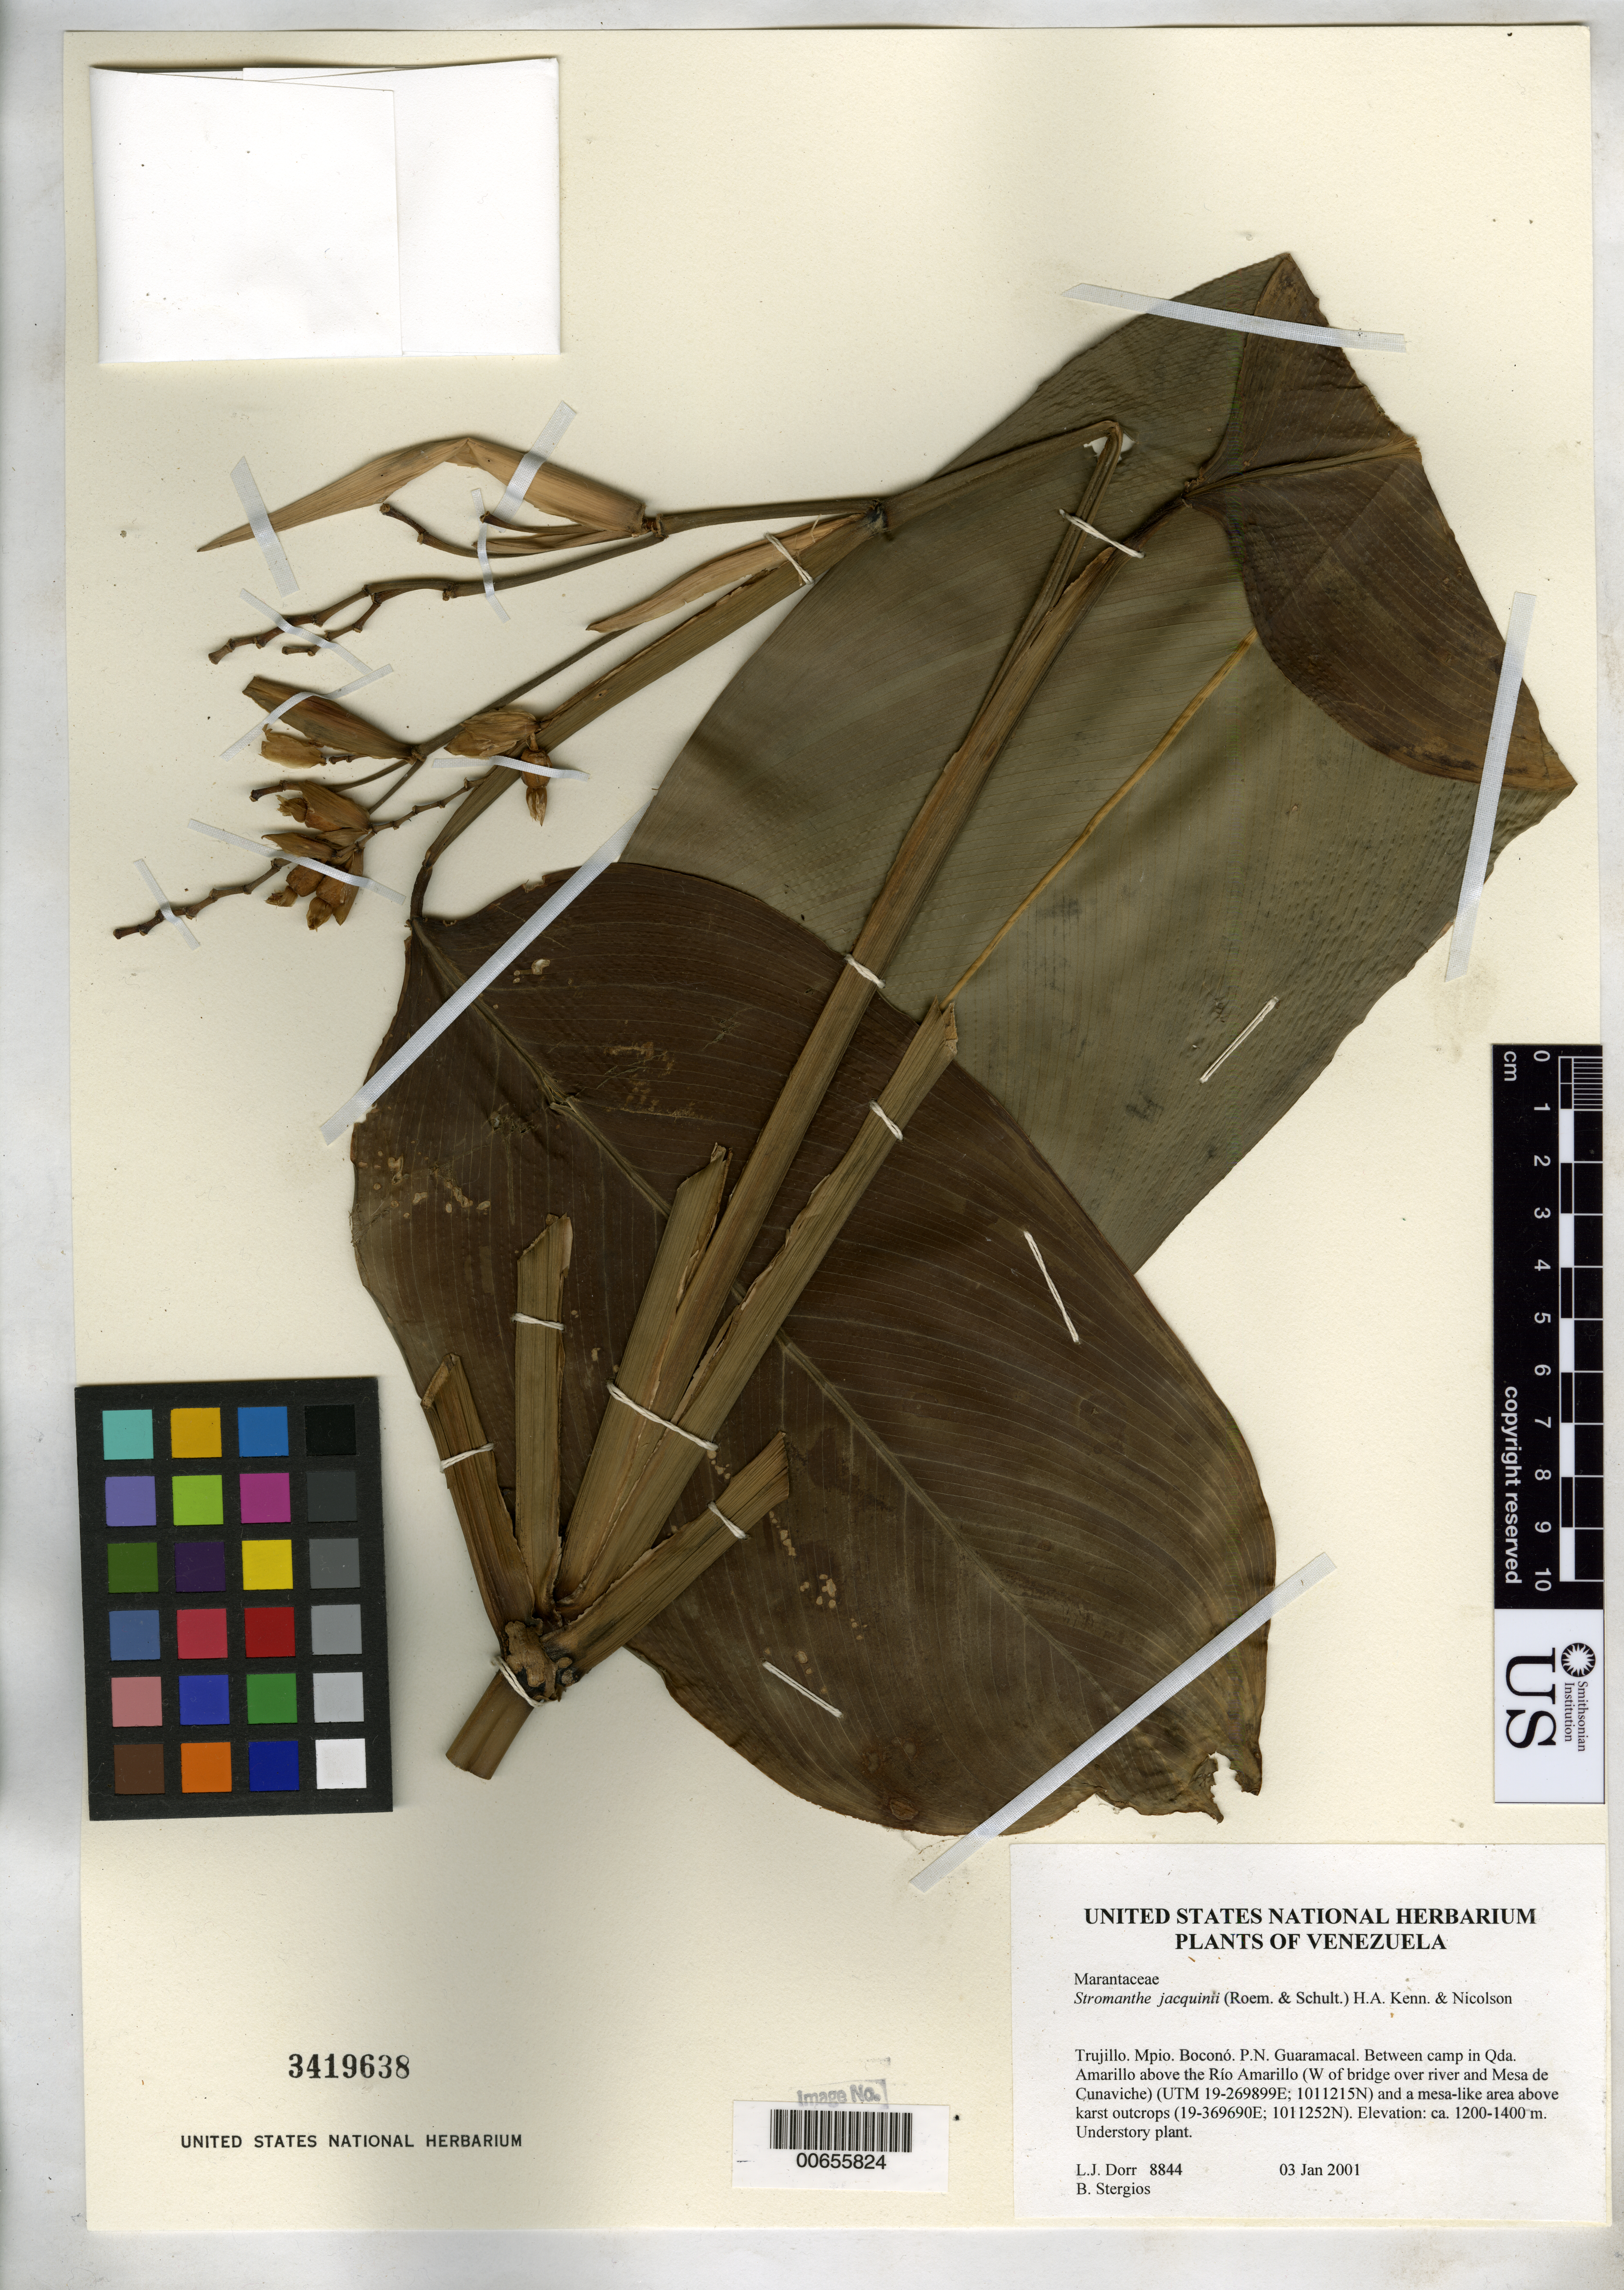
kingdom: Plantae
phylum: Tracheophyta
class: Liliopsida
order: Zingiberales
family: Marantaceae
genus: Stromanthe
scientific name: Stromanthe jacquinii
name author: (Roem. & Schult.) H. Kenn. & Nicolson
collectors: L. J. Dorr & B. G. Stergios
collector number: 8844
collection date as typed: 03 Jan 2001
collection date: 2001-01-03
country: Venezuela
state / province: Trujillo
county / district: Boconó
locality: Parque Nacional Guaramacal. Between camp in Qda Amarillo above Río Amarillo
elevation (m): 1200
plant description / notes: CTES, PORT, US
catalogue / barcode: US 3419638